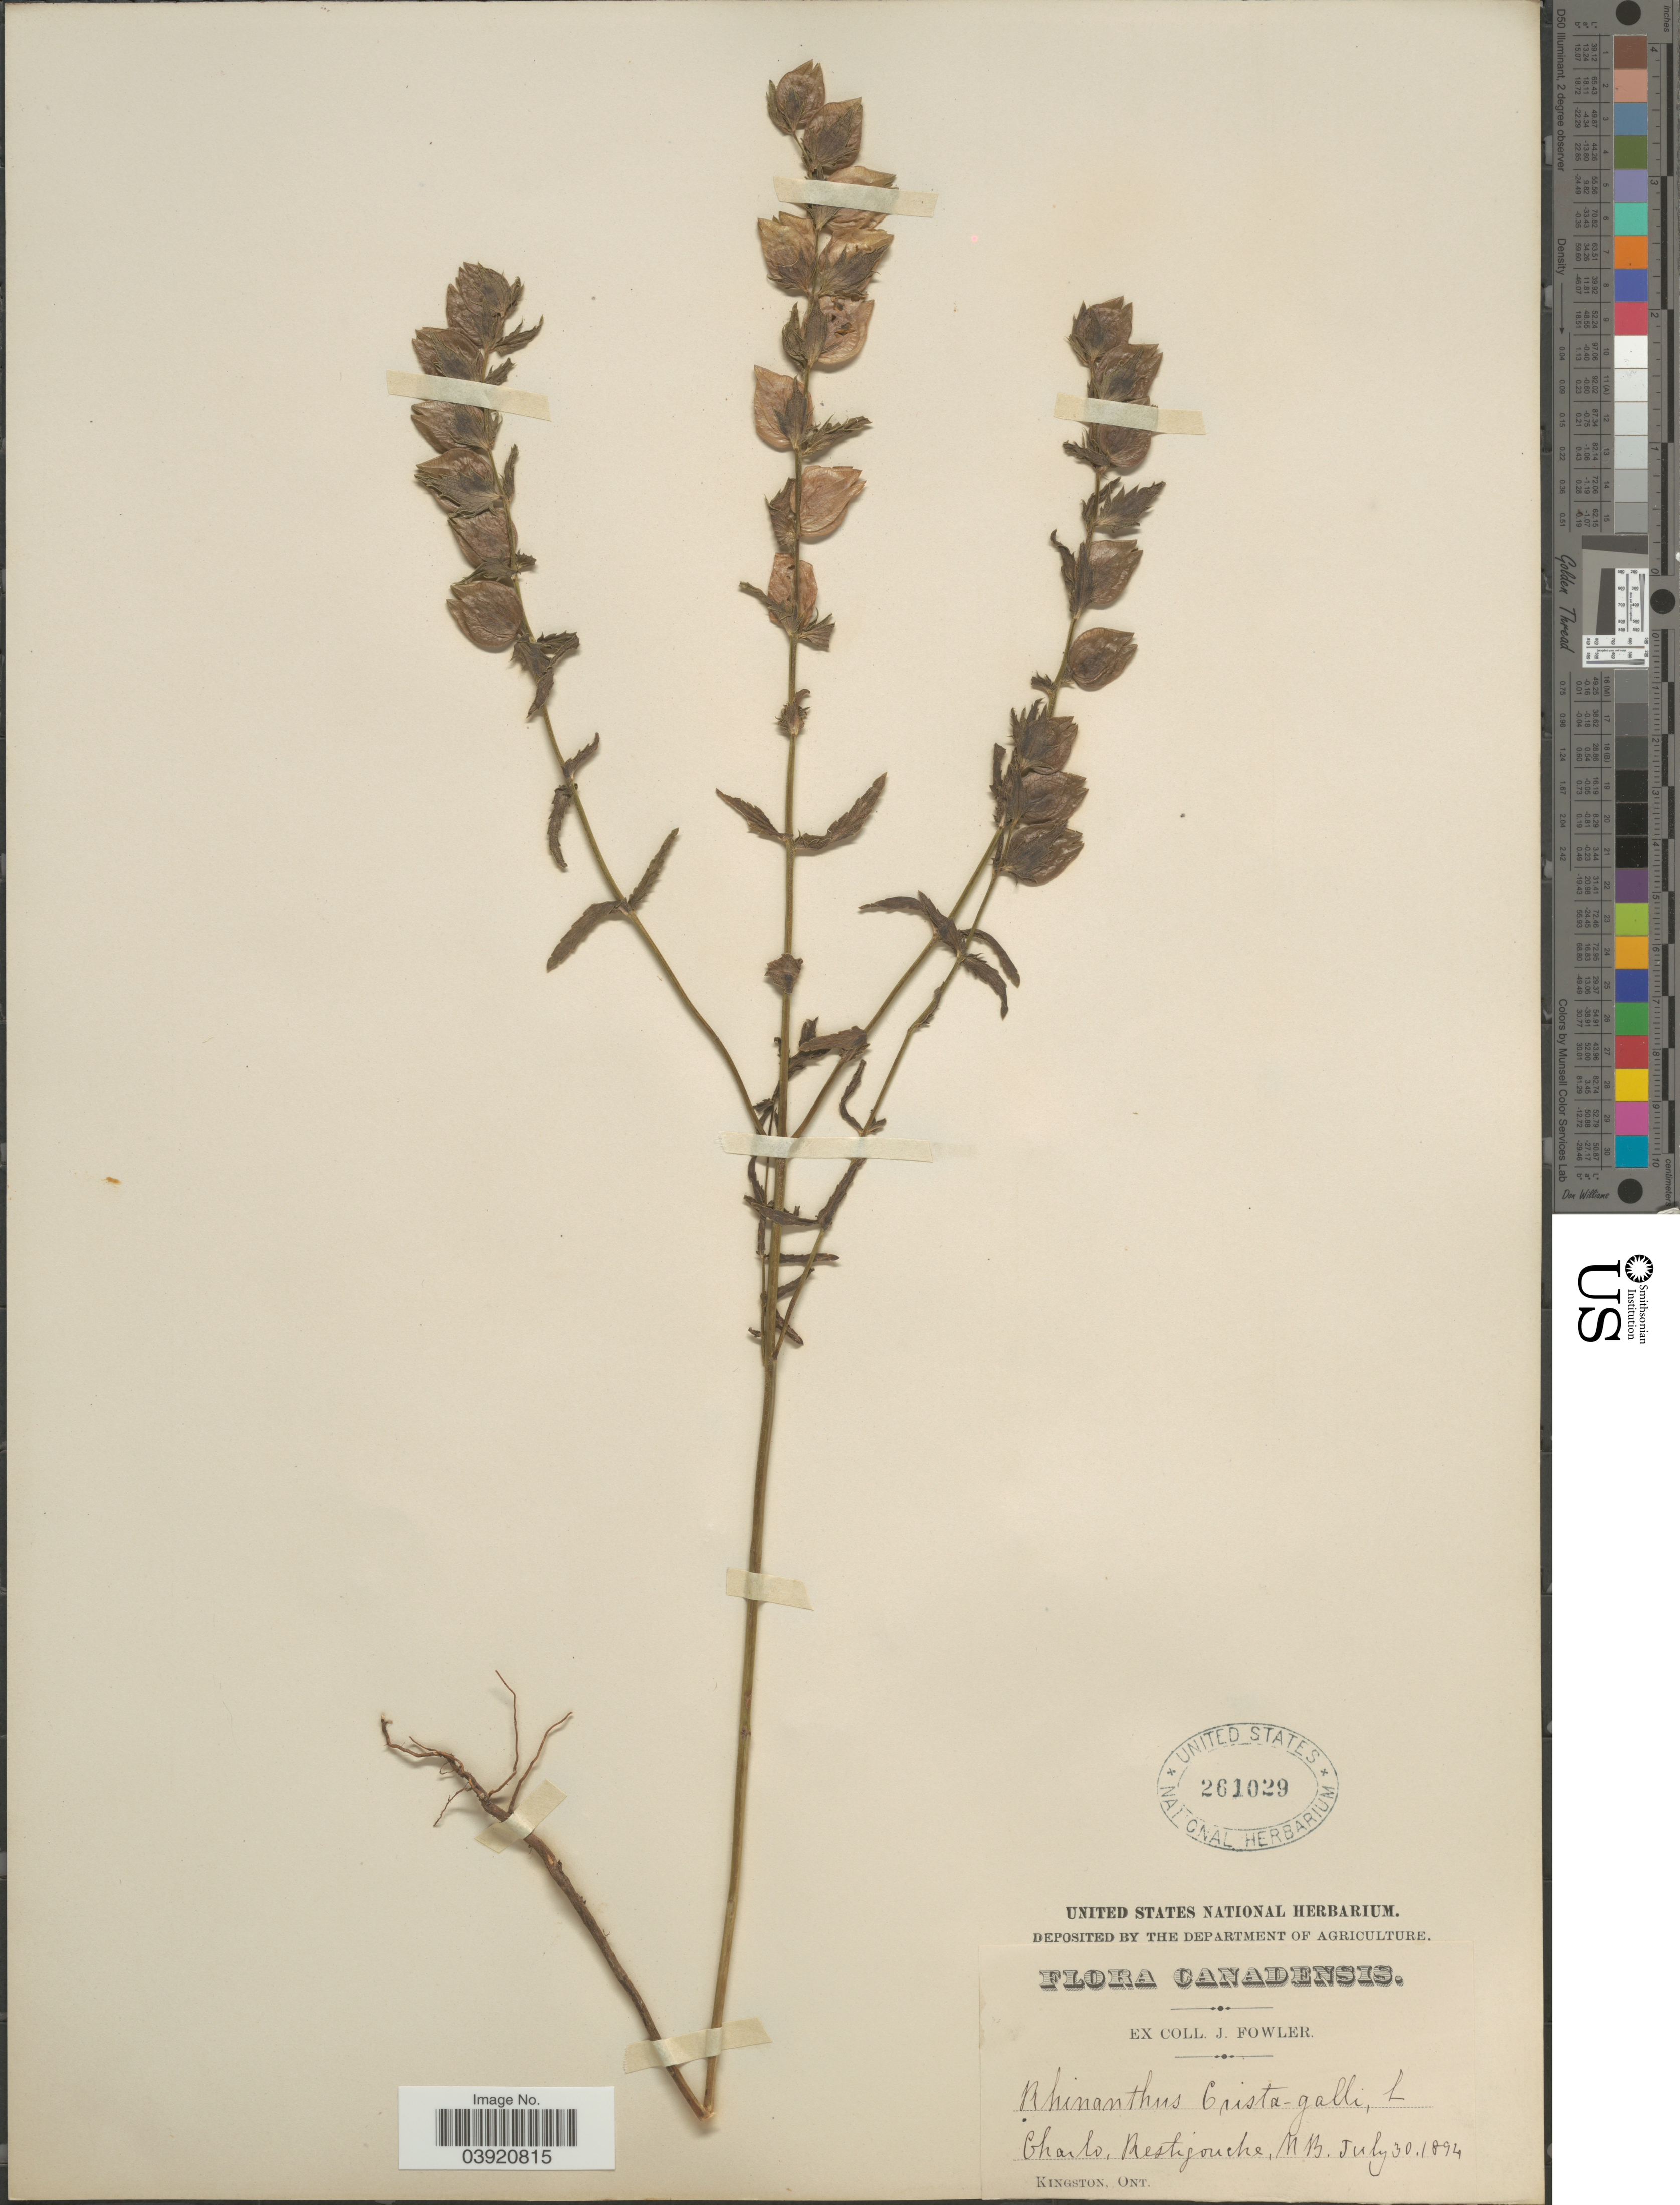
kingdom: Plantae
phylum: Tracheophyta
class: Magnoliopsida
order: Lamiales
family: Orobanchaceae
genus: Rhinanthus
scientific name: Rhinanthus crista-galli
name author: L.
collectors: J. Fowler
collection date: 1894-07-30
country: Canada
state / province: New Brunswick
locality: Charlo, Restigouche.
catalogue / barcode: US 261029